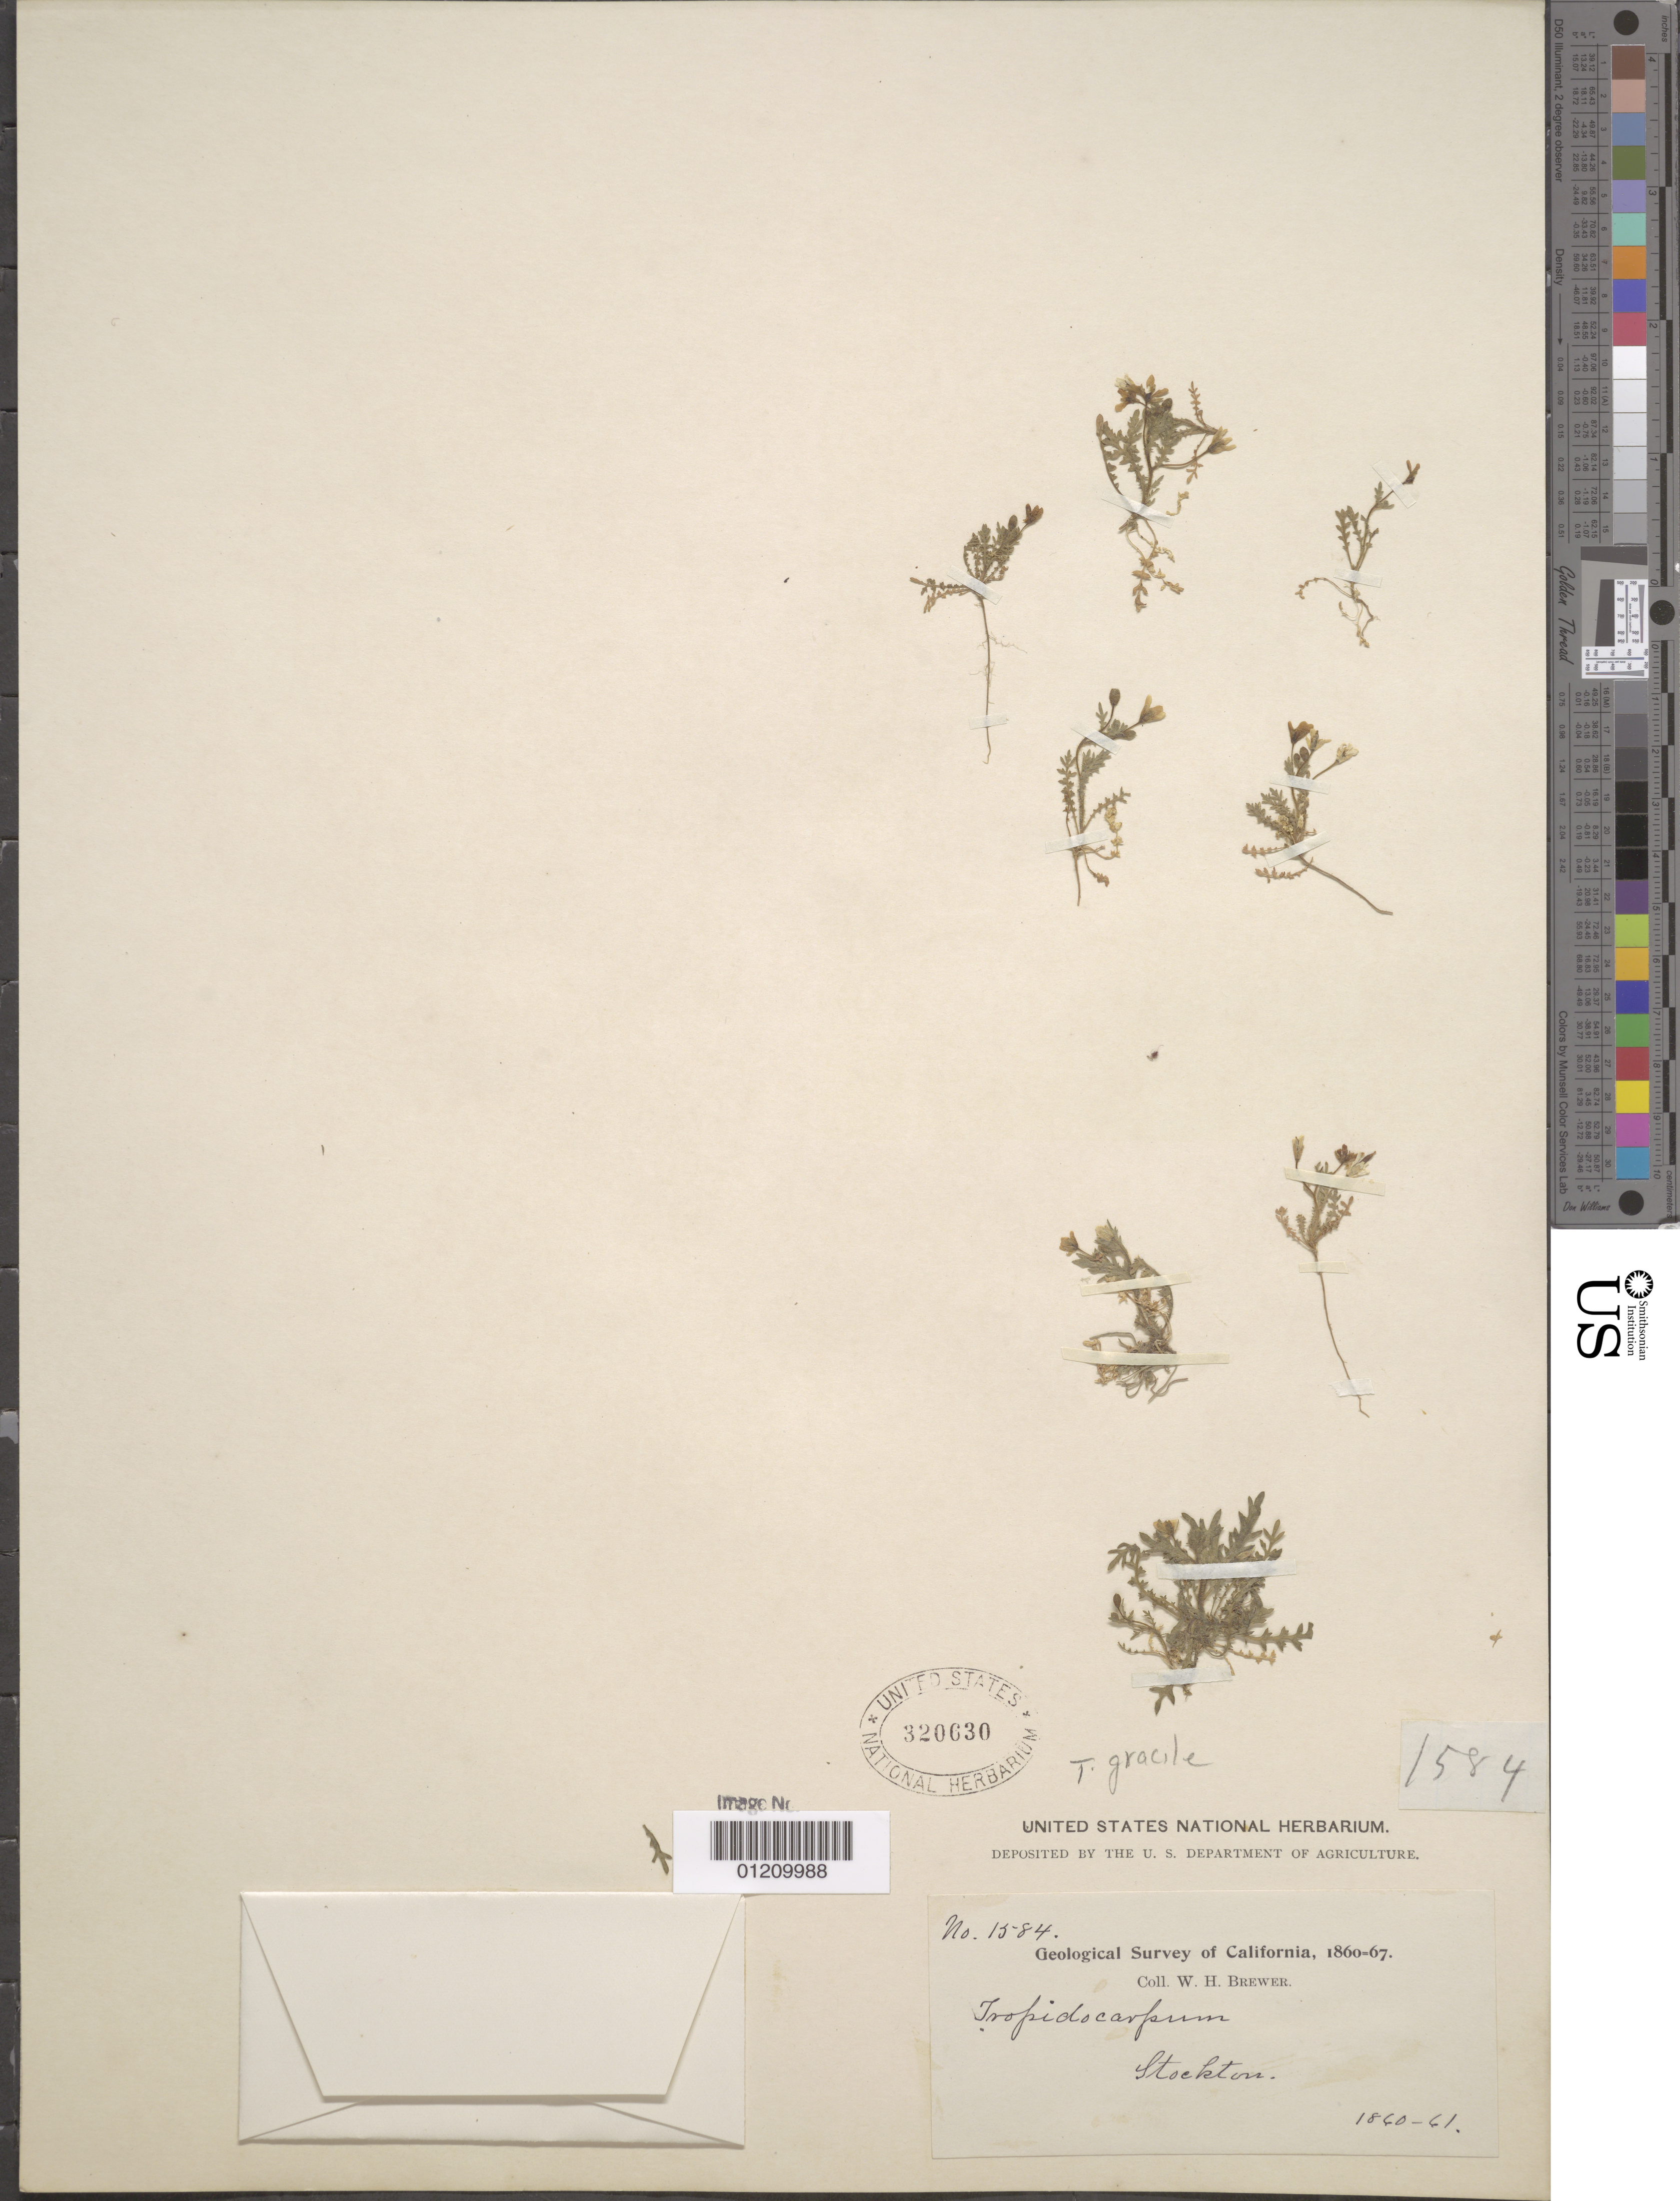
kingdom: Plantae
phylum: Tracheophyta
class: Magnoliopsida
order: Brassicales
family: Brassicaceae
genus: Tropidocarpum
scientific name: Tropidocarpum gracile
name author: Hook.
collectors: W. H. Brewer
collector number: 1584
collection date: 1860/1861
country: United States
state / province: California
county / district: San Joaquin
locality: Stockton.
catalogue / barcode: US 320630